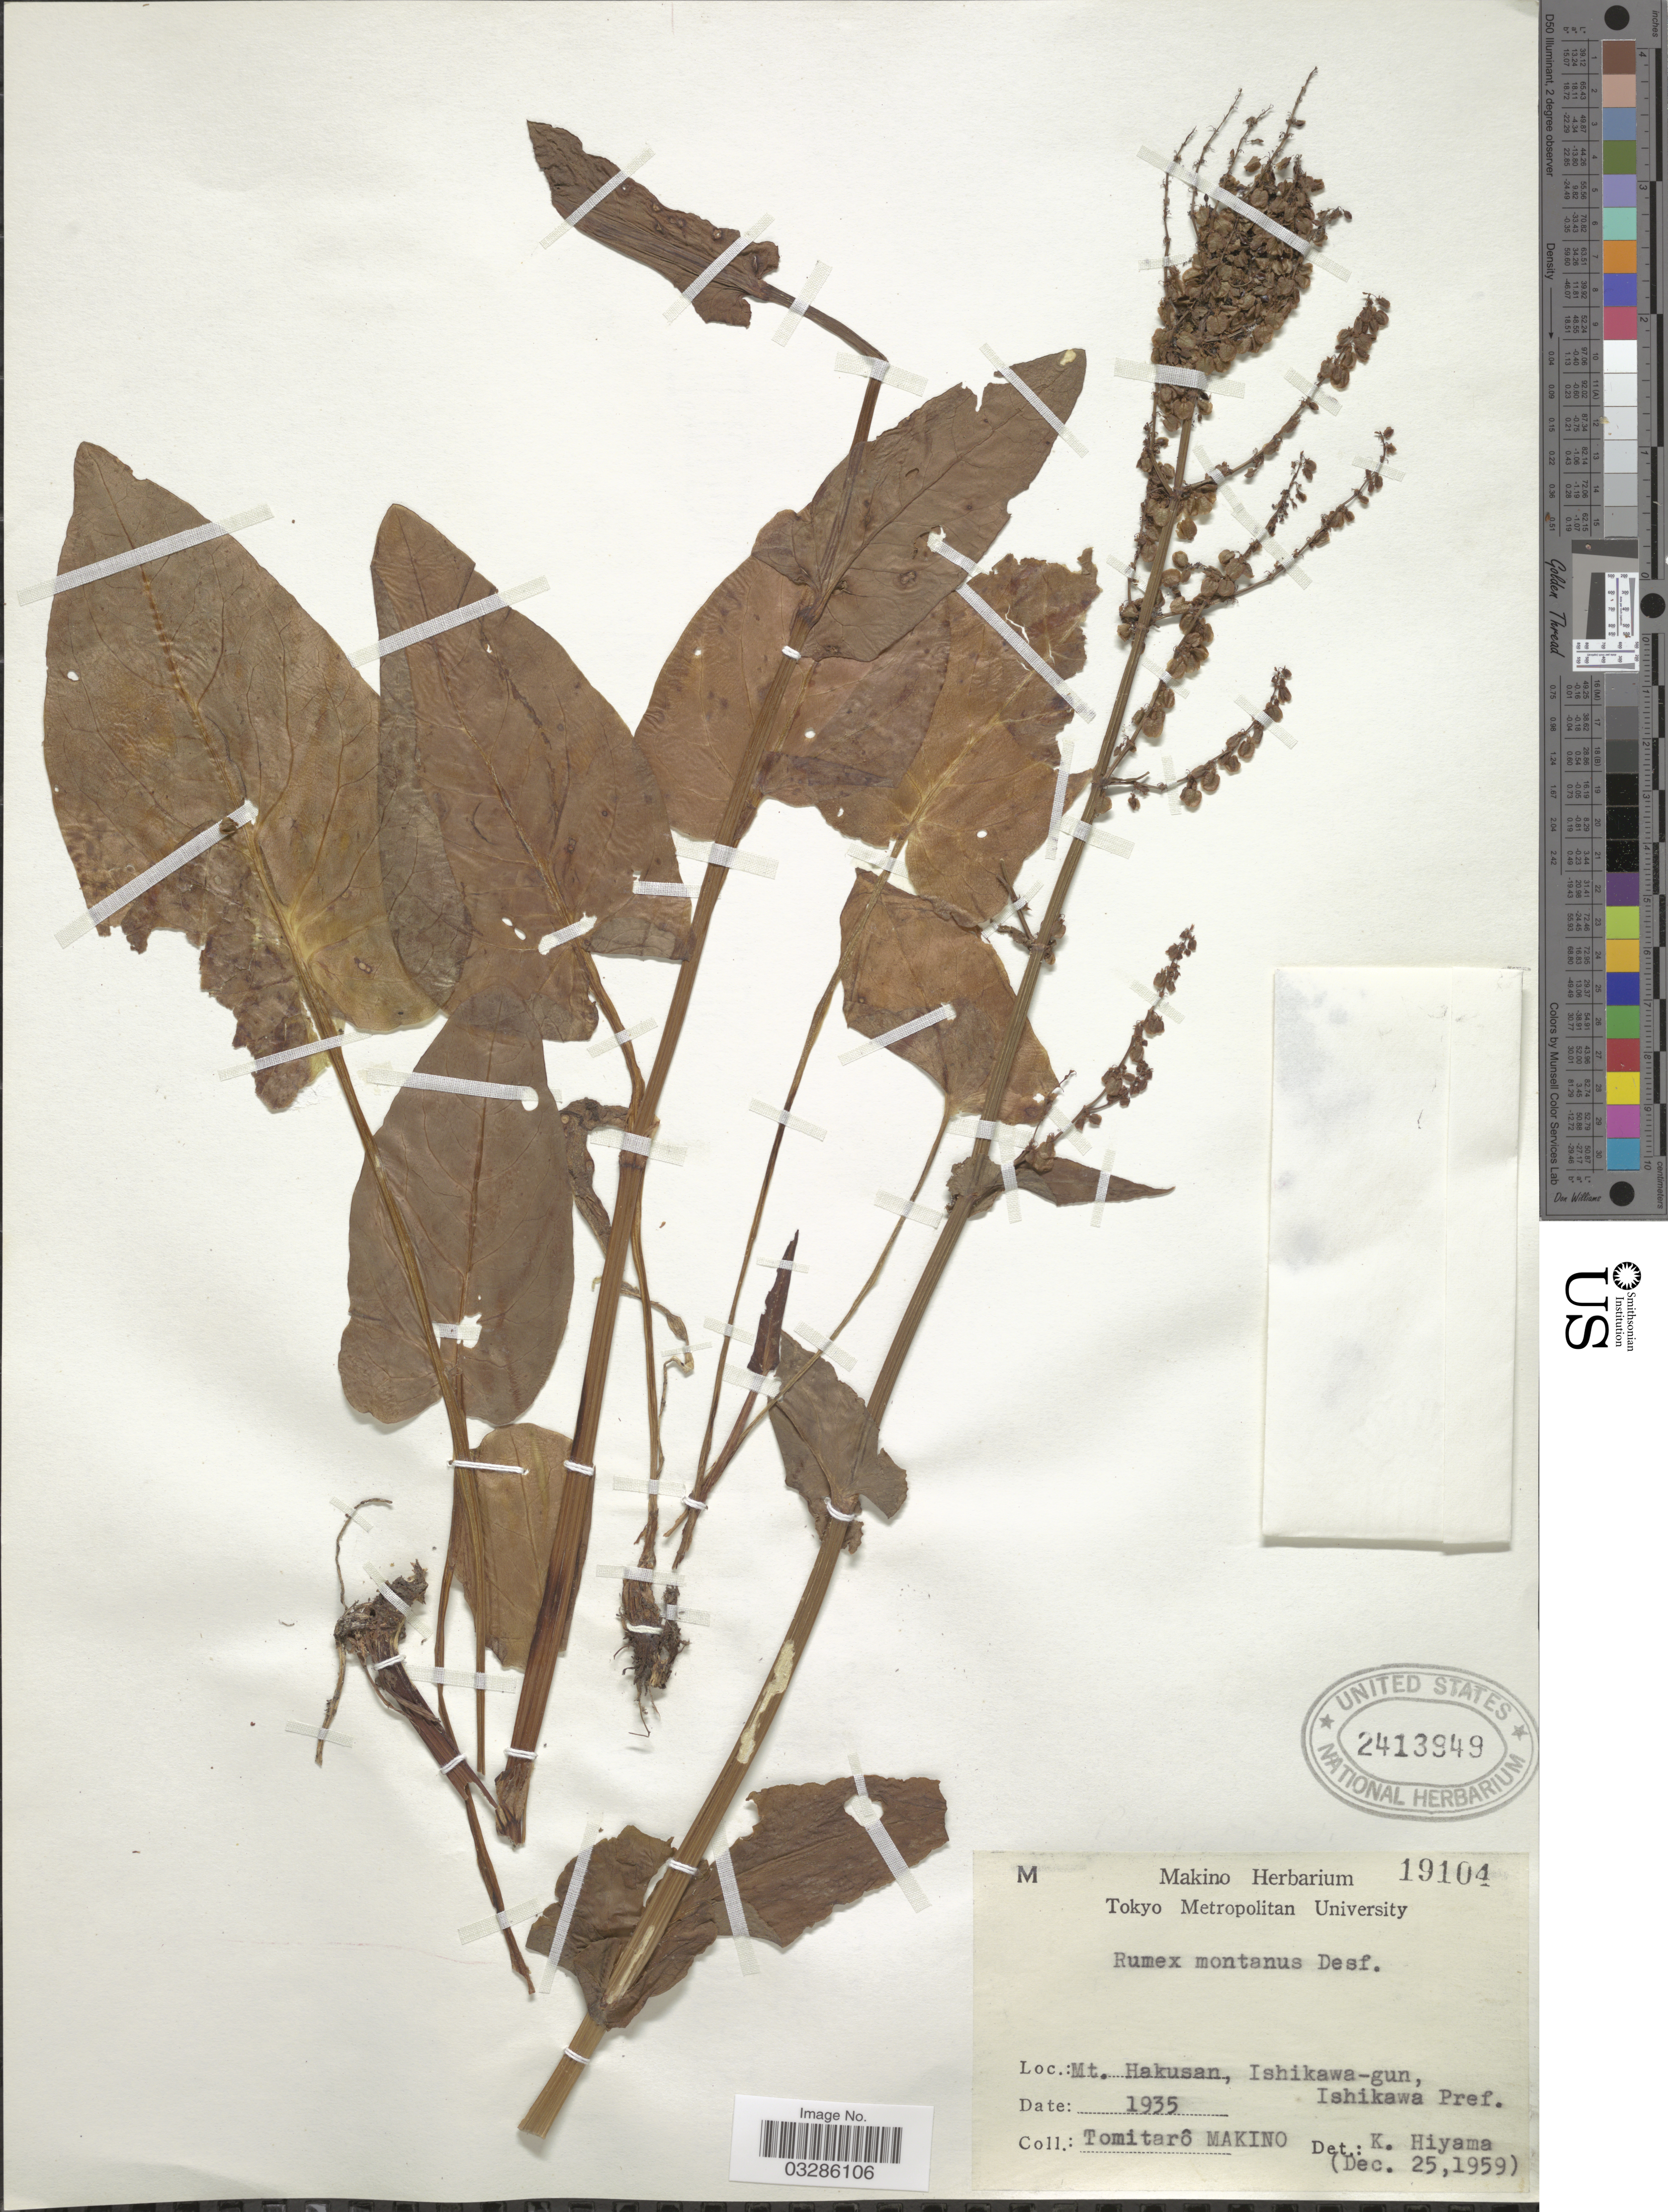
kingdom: Plantae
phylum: Tracheophyta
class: Magnoliopsida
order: Caryophyllales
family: Polygonaceae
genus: Rumex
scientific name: Rumex montanus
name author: Desf.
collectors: T. Makino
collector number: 19104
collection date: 1935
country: Japan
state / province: Isikawa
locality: Mt. Hakusan, Ishikawa-gun, Ishikawa Pref.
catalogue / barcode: US 2413949